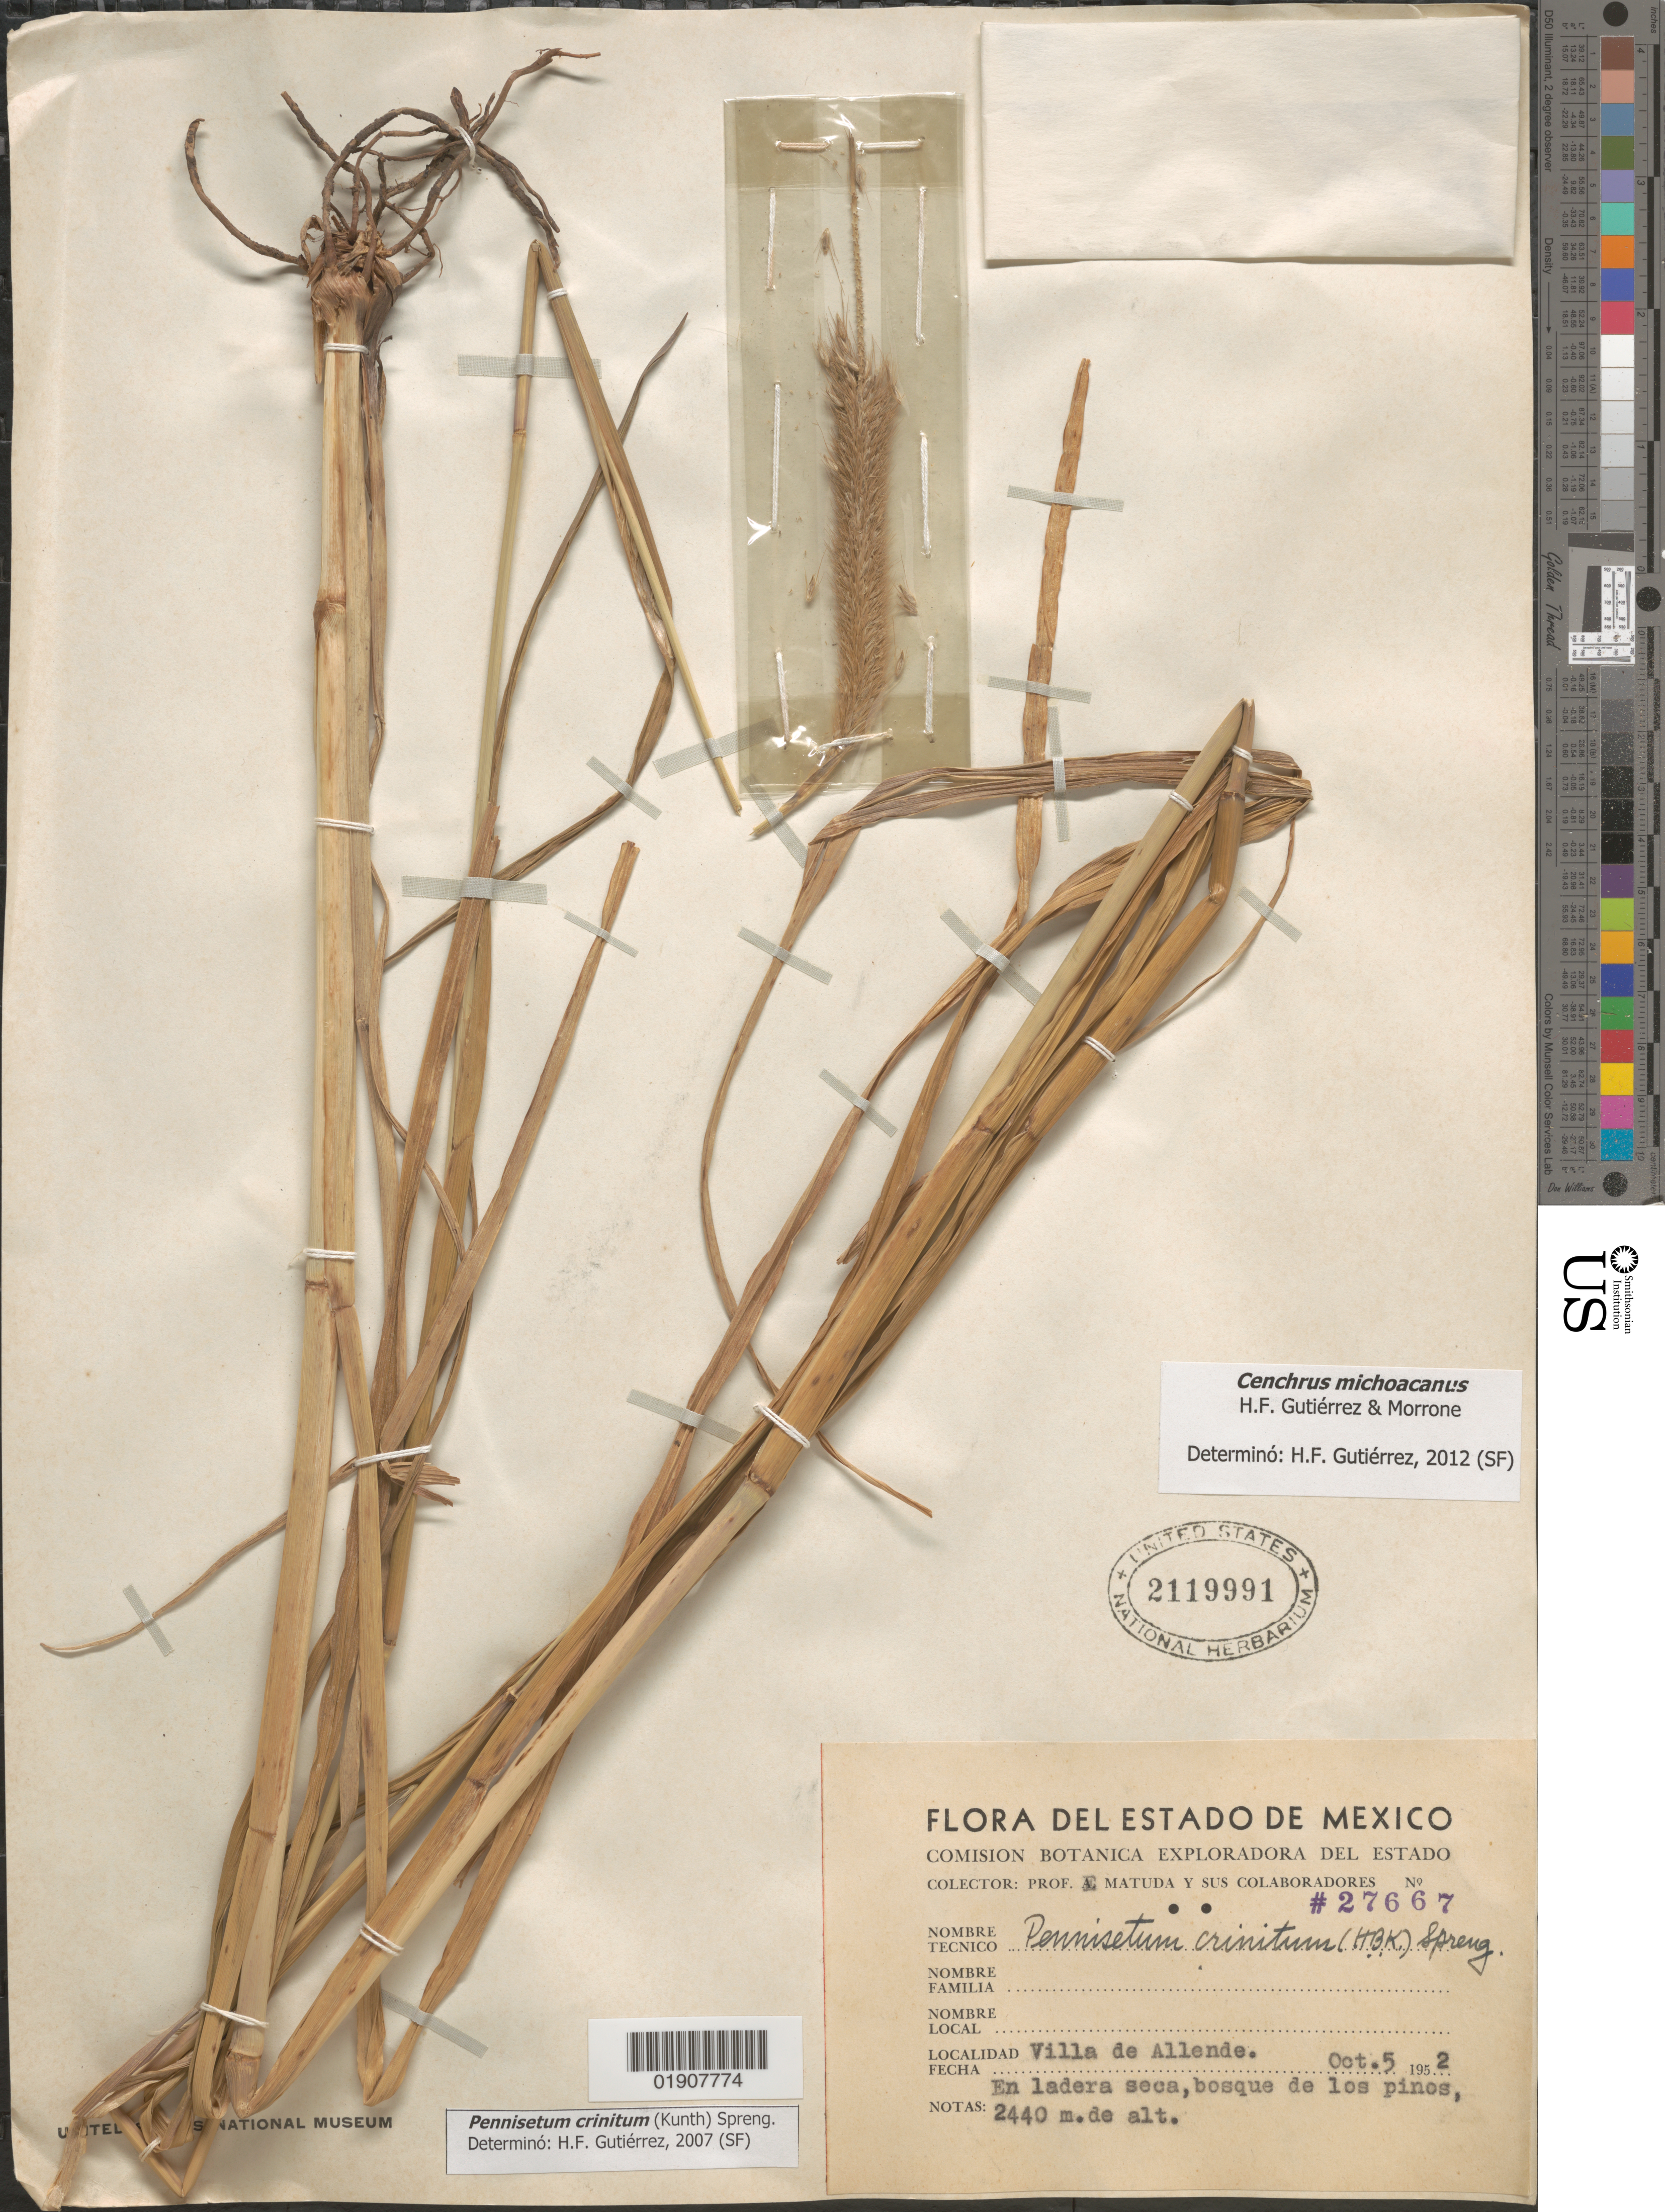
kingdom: Plantae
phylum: Tracheophyta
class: Liliopsida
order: Poales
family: Poaceae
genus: Cenchrus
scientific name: Cenchrus michoacanus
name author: H.F. Gut. & Morrone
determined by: Gutiérrez, H. F.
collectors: E. Matuda & et al.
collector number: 27667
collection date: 1952-10-05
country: Mexico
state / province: México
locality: Del Estado de Mexico, Villa de Allende.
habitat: En ladera seca, bosque de los pinos.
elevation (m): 2440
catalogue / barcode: US 2119991